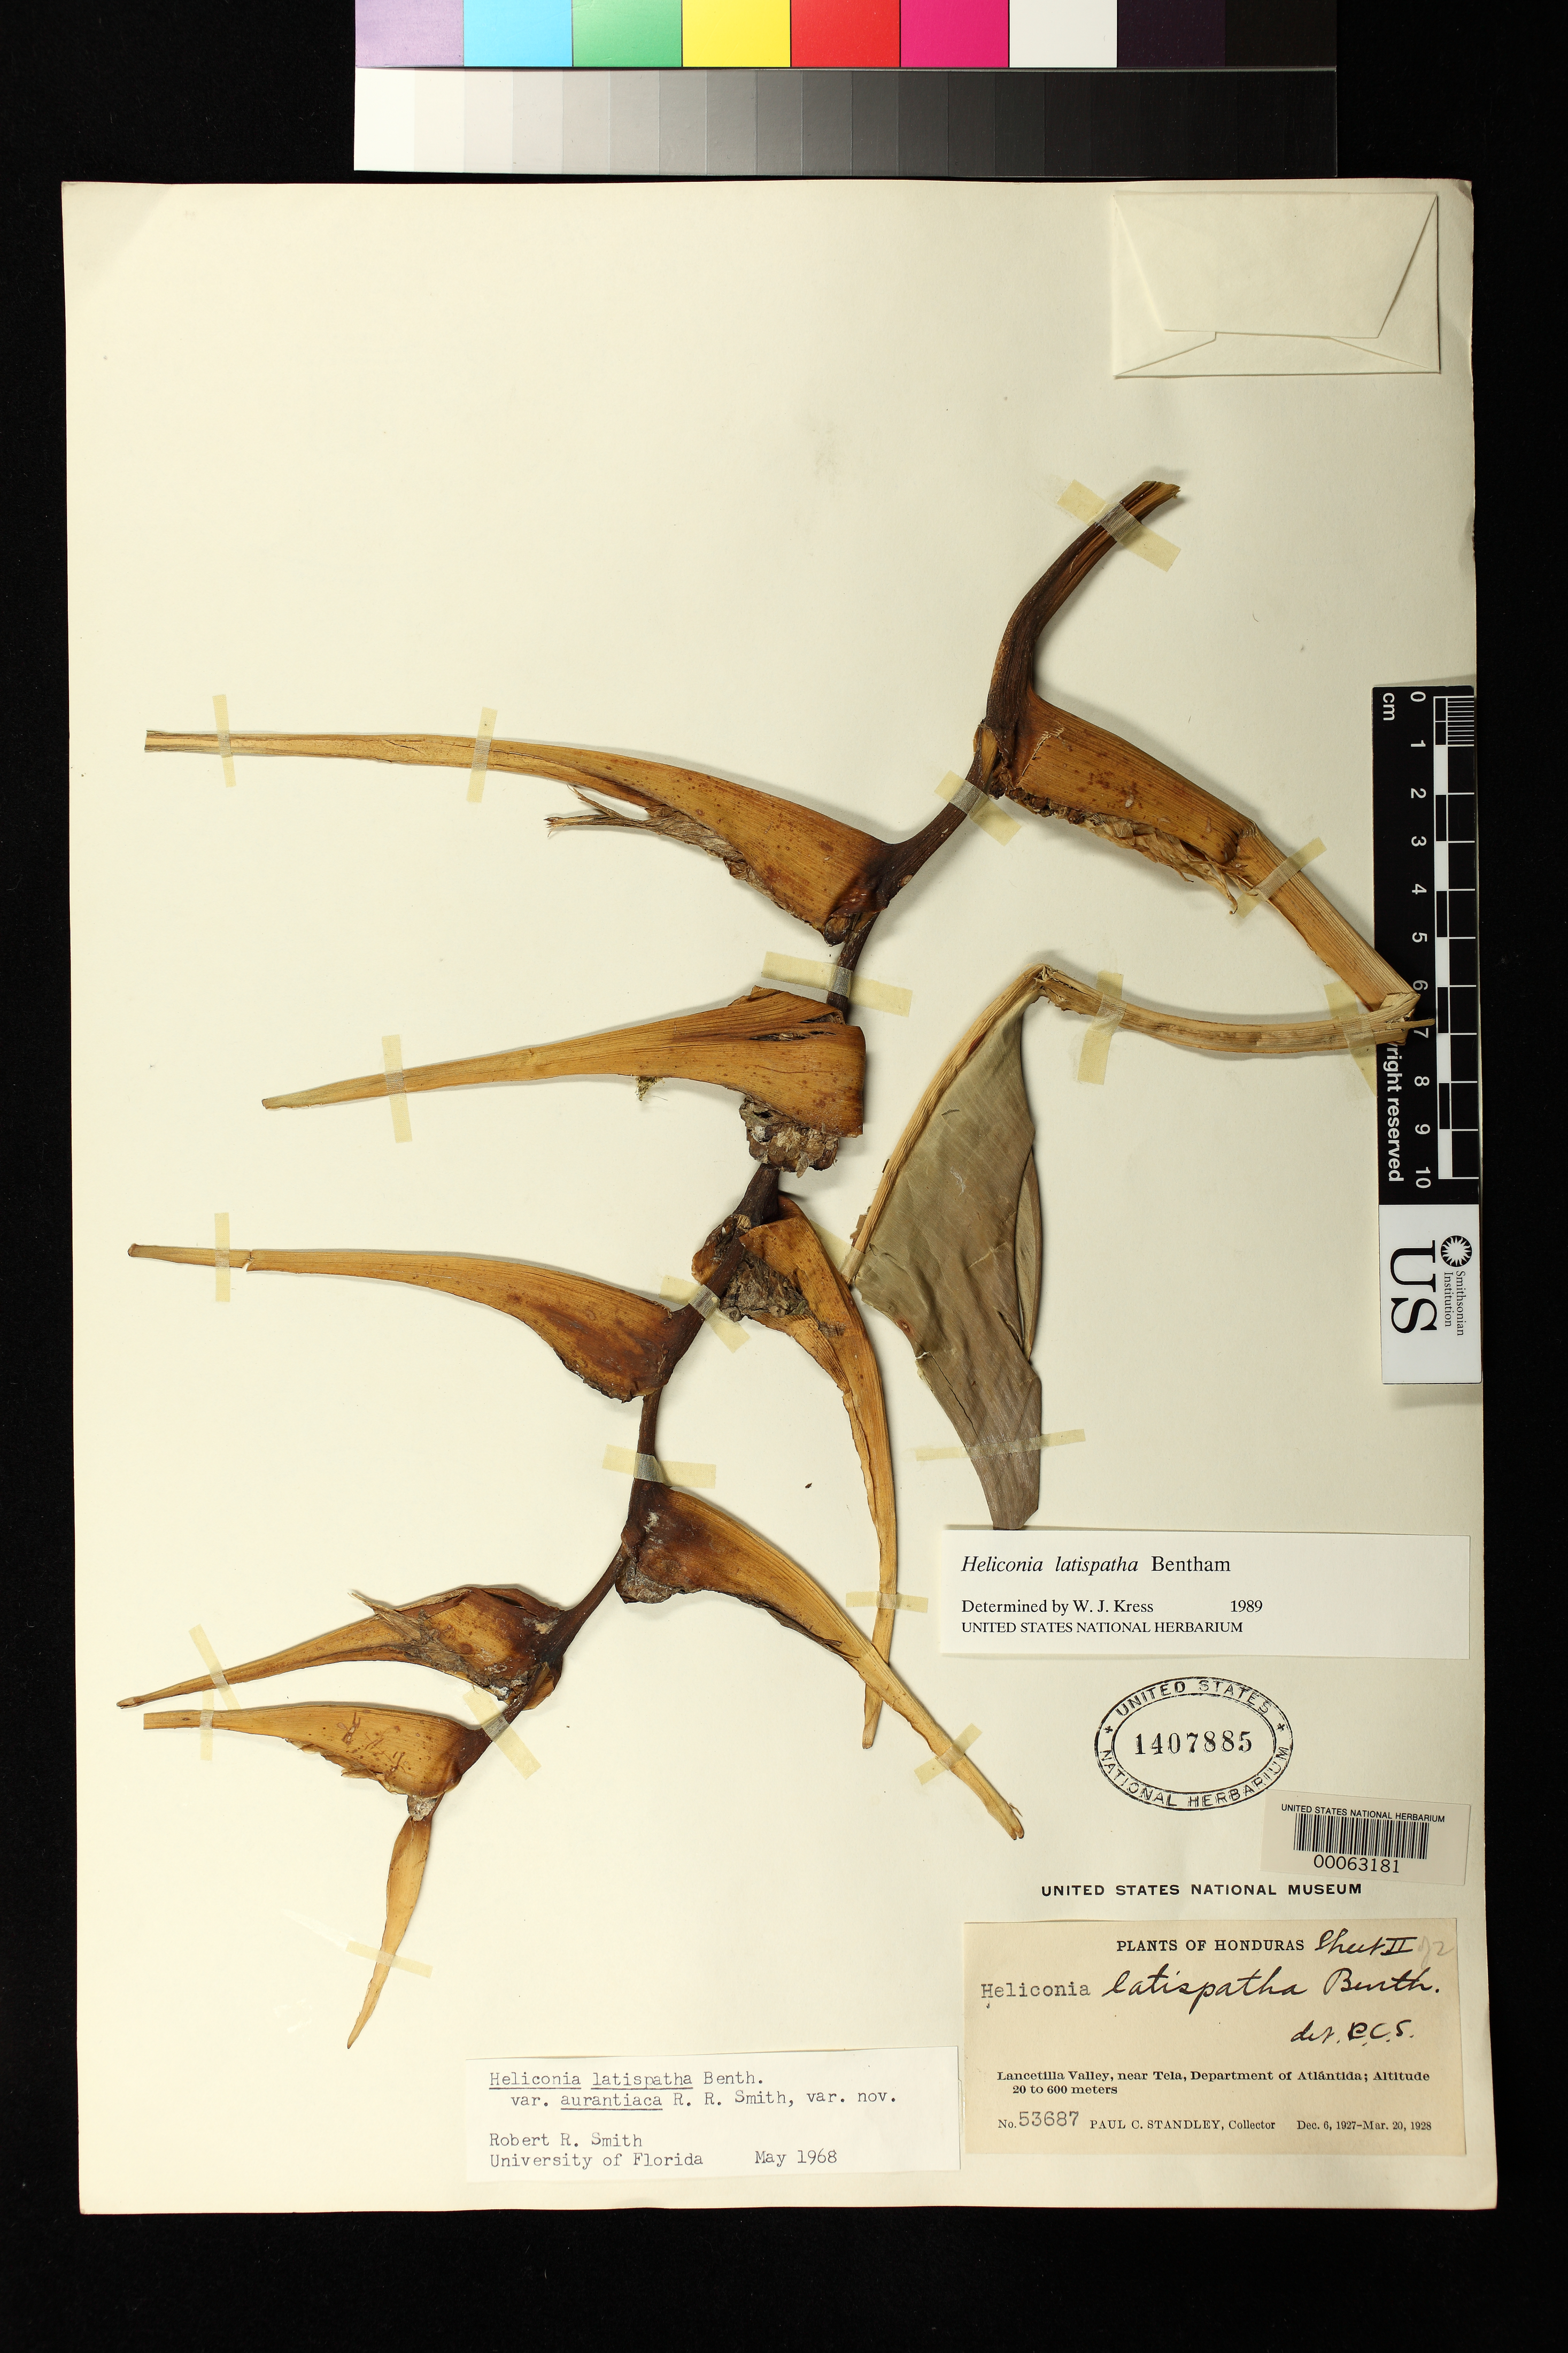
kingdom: Plantae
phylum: Tracheophyta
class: Liliopsida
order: Zingiberales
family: Heliconiaceae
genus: Heliconia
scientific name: Heliconia latispatha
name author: Benth.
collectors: P. C. Standley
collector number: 53687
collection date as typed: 06 Dec 1927 to 20 Mar 1928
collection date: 1927-12-06/1928-03-20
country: Honduras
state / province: Atlántida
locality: Lancetilla Valley, near Tela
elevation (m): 20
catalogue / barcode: US 1407885